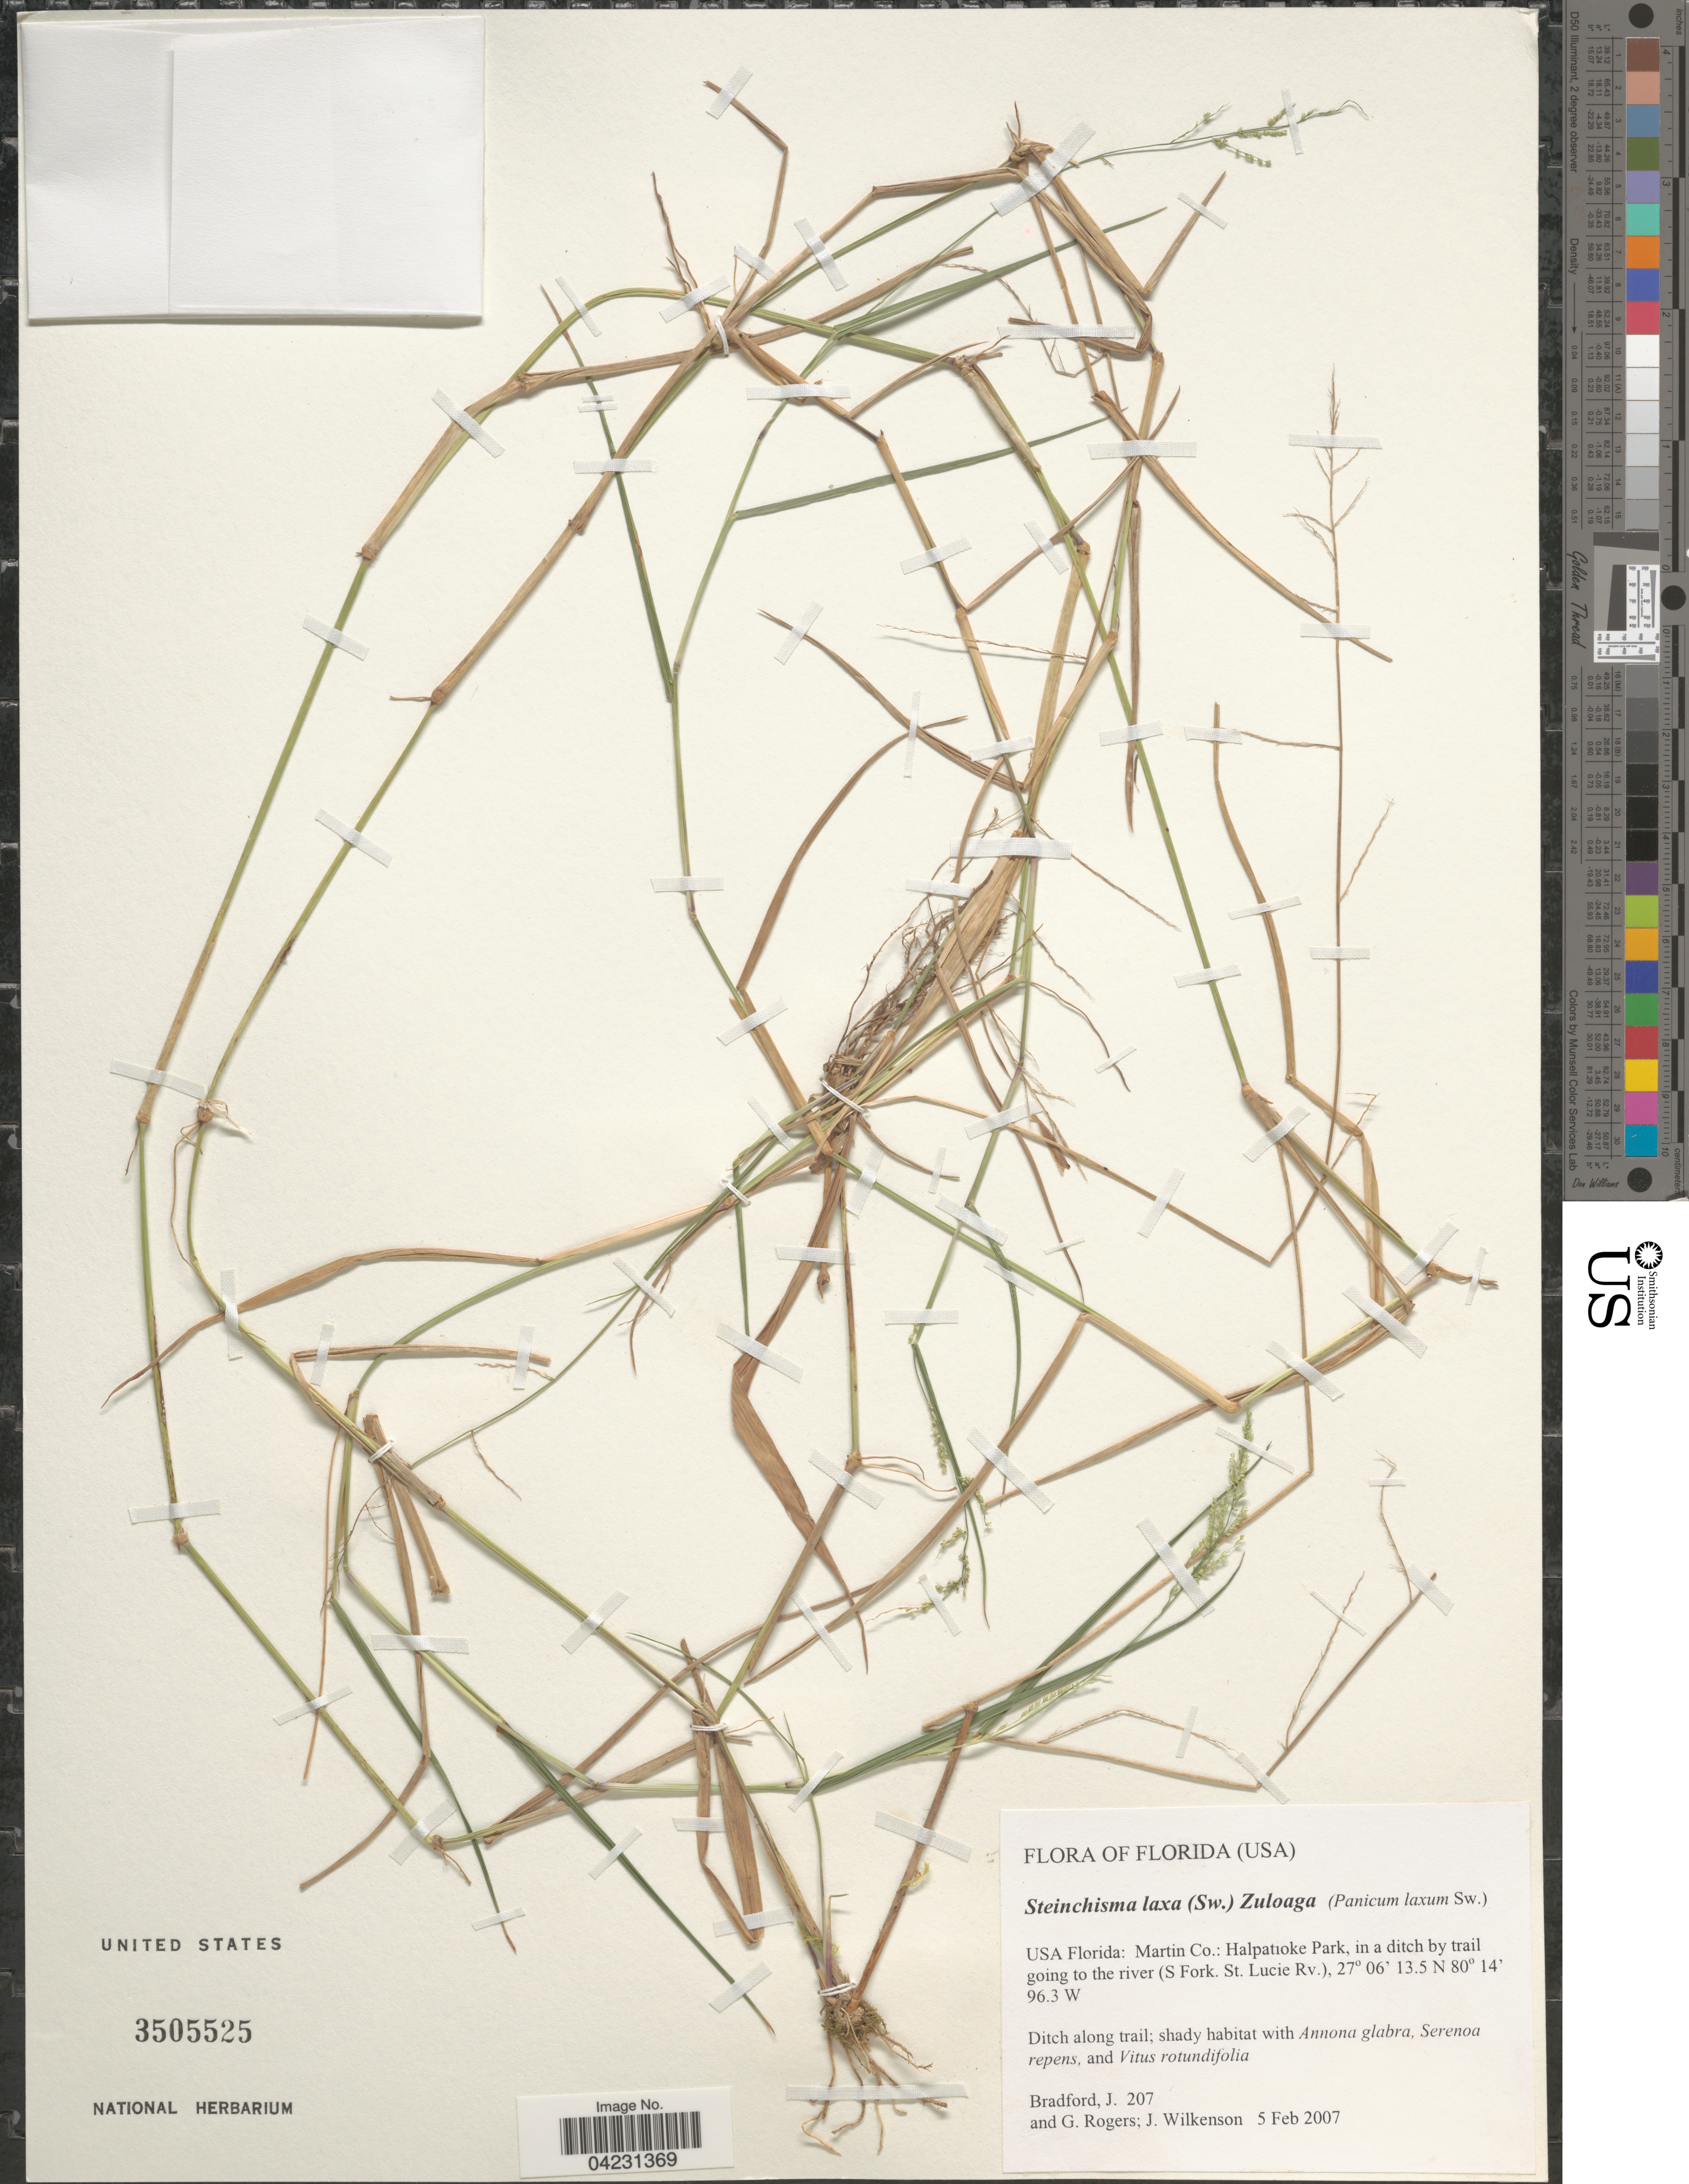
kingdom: Plantae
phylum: Tracheophyta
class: Liliopsida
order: Poales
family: Poaceae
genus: Steinchisma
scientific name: Steinchisma laxum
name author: (Sw.) Zuloaga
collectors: J. Bradford, G. Rogers & J. Wilkenson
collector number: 207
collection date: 2007-02-05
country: United States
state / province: Florida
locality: Martin Co.: Halpatioke Park, in a ditch by trail going to the river (S Fork. St. Lucie Rv.).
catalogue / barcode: US 3505525